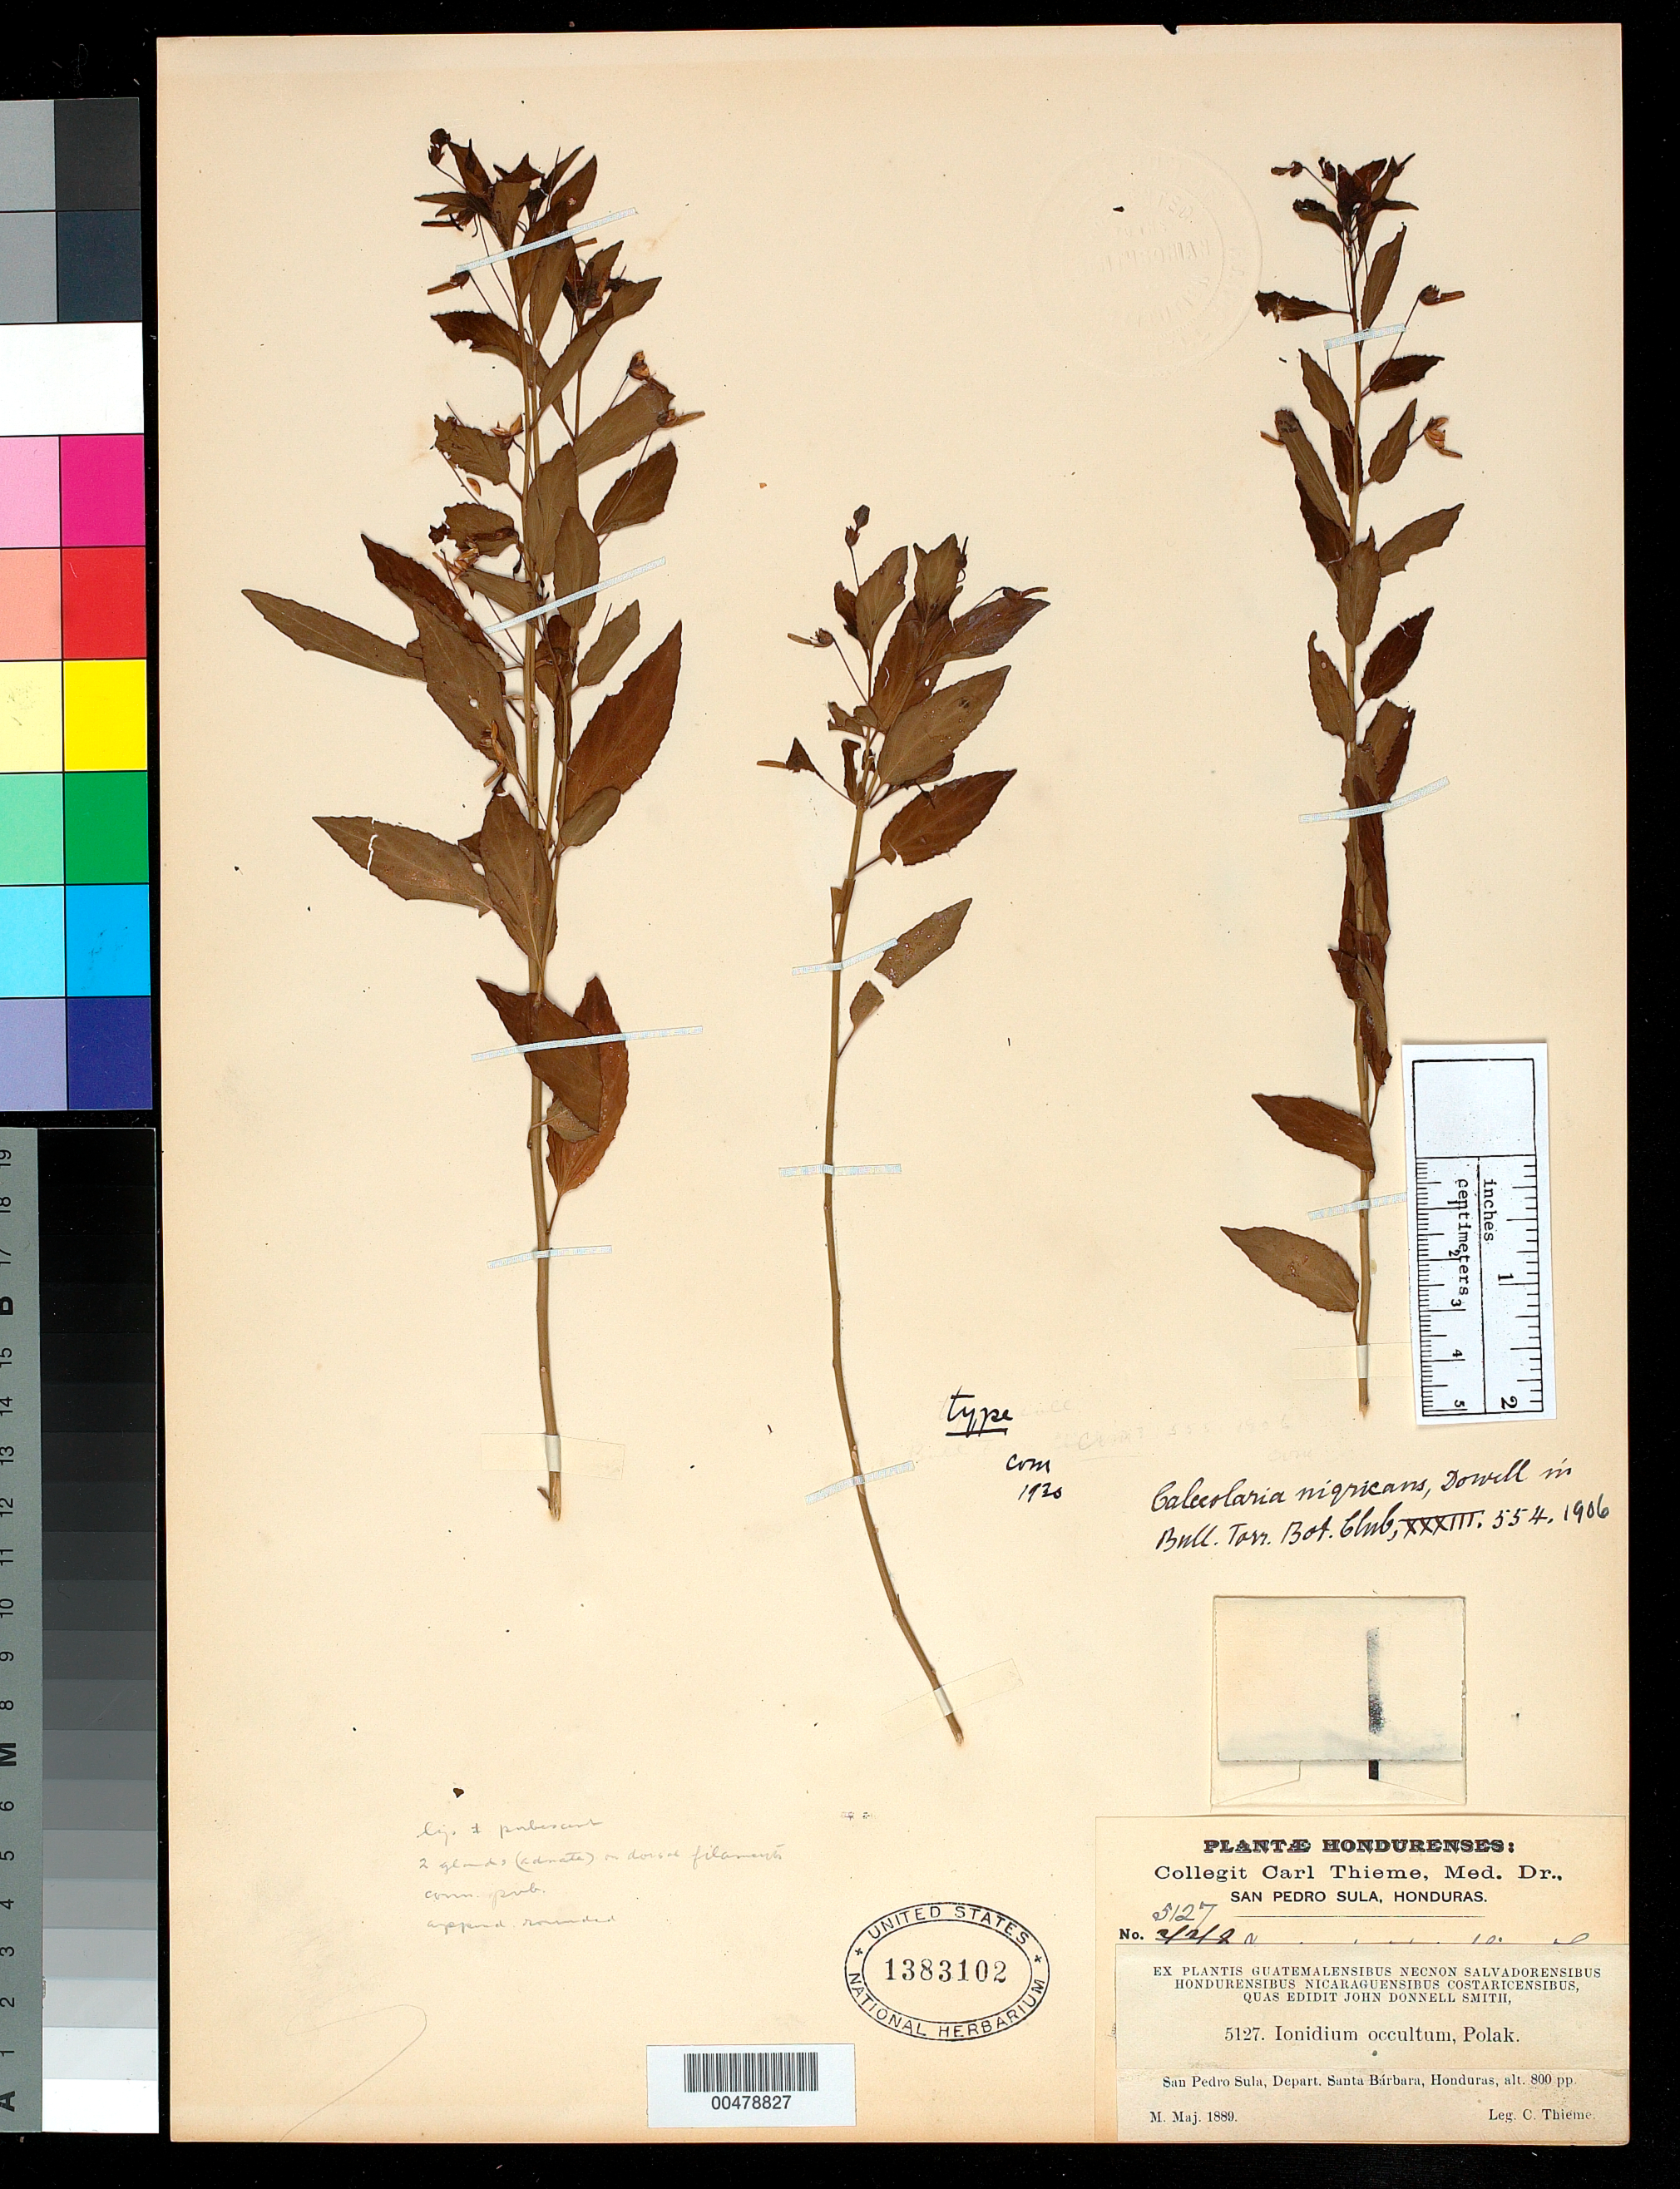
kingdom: Plantae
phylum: Tracheophyta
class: Magnoliopsida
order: Malpighiales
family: Violaceae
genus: Calceolaria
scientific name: Calceolaria nigricans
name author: Dowell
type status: Holotype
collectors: C. Thieme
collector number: JDS 5127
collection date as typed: May 1889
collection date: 1889-05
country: Honduras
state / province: Santa Bárbara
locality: San Pedro Sula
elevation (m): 244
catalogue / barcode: US 1383102